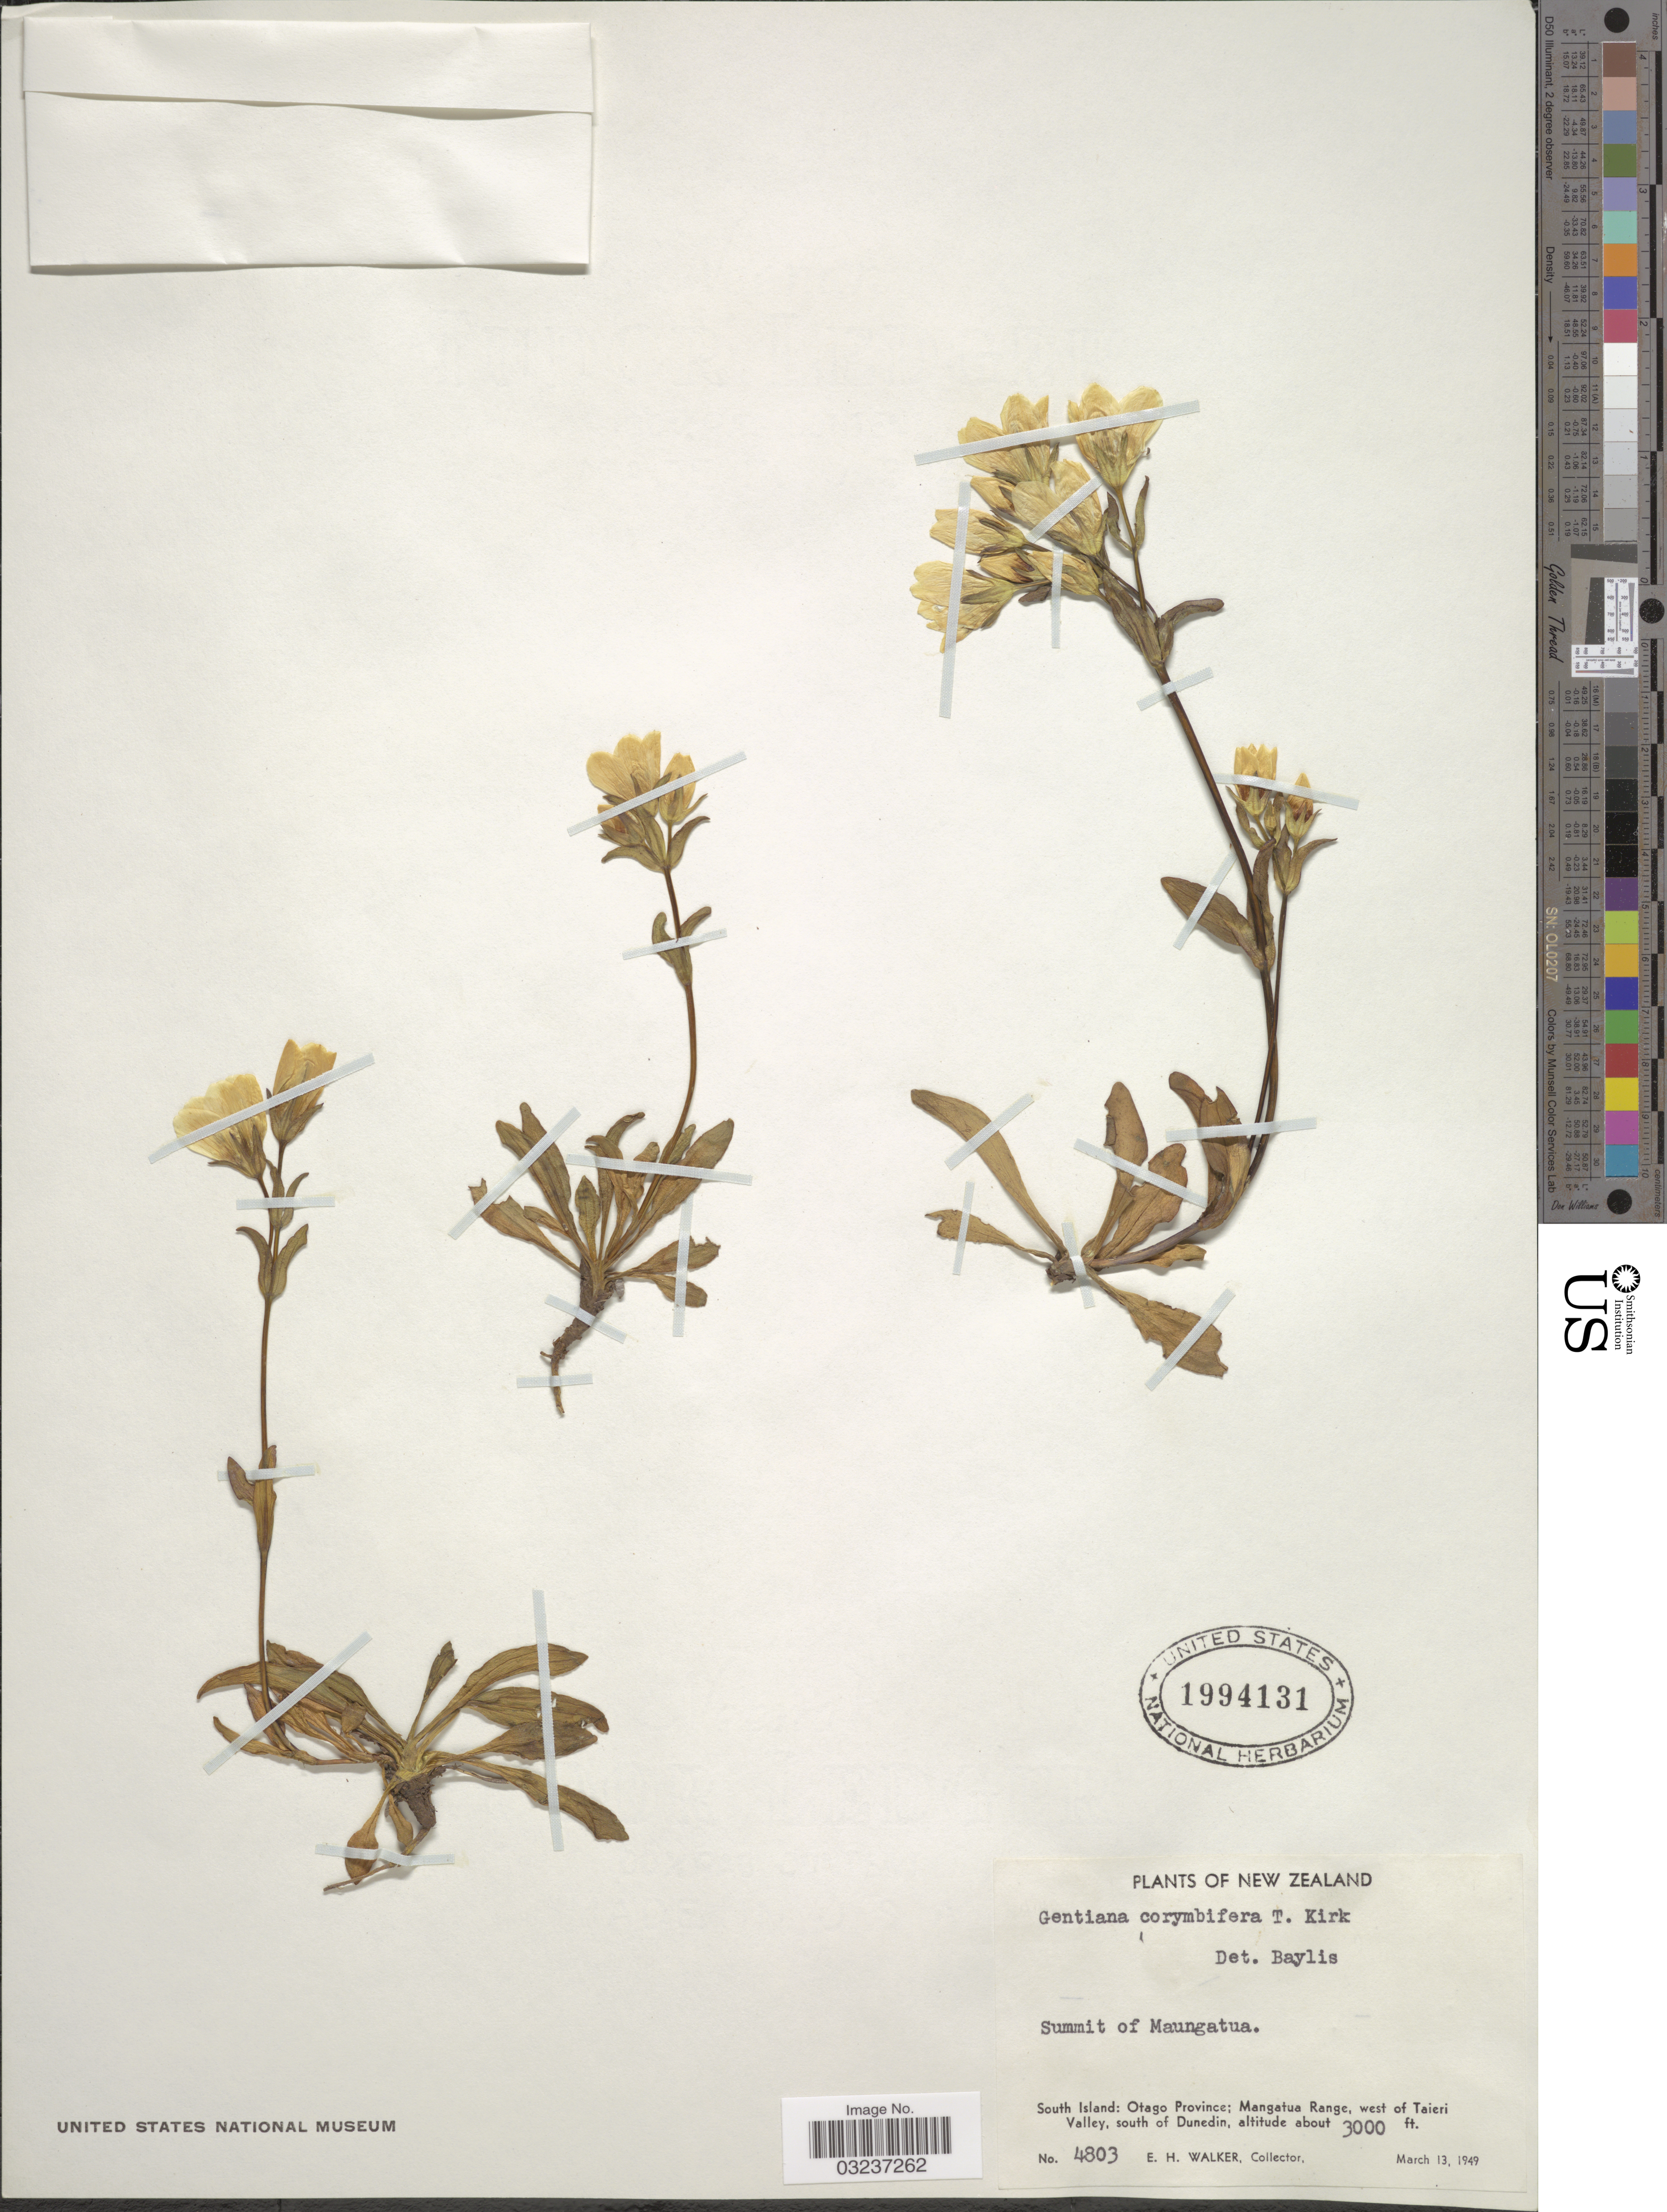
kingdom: Plantae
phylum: Tracheophyta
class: Magnoliopsida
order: Gentianales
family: Gentianaceae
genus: Gentiana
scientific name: Gentiana corymbifera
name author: Kirk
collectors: E. H. Walker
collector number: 4803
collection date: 1949-03-13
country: New Zealand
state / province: Otago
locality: Summit of Maungatua. South Island: Otago Province: Mangatua Range, west of Taieri Valley, south of Dunedin.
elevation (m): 914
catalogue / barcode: US 1994131